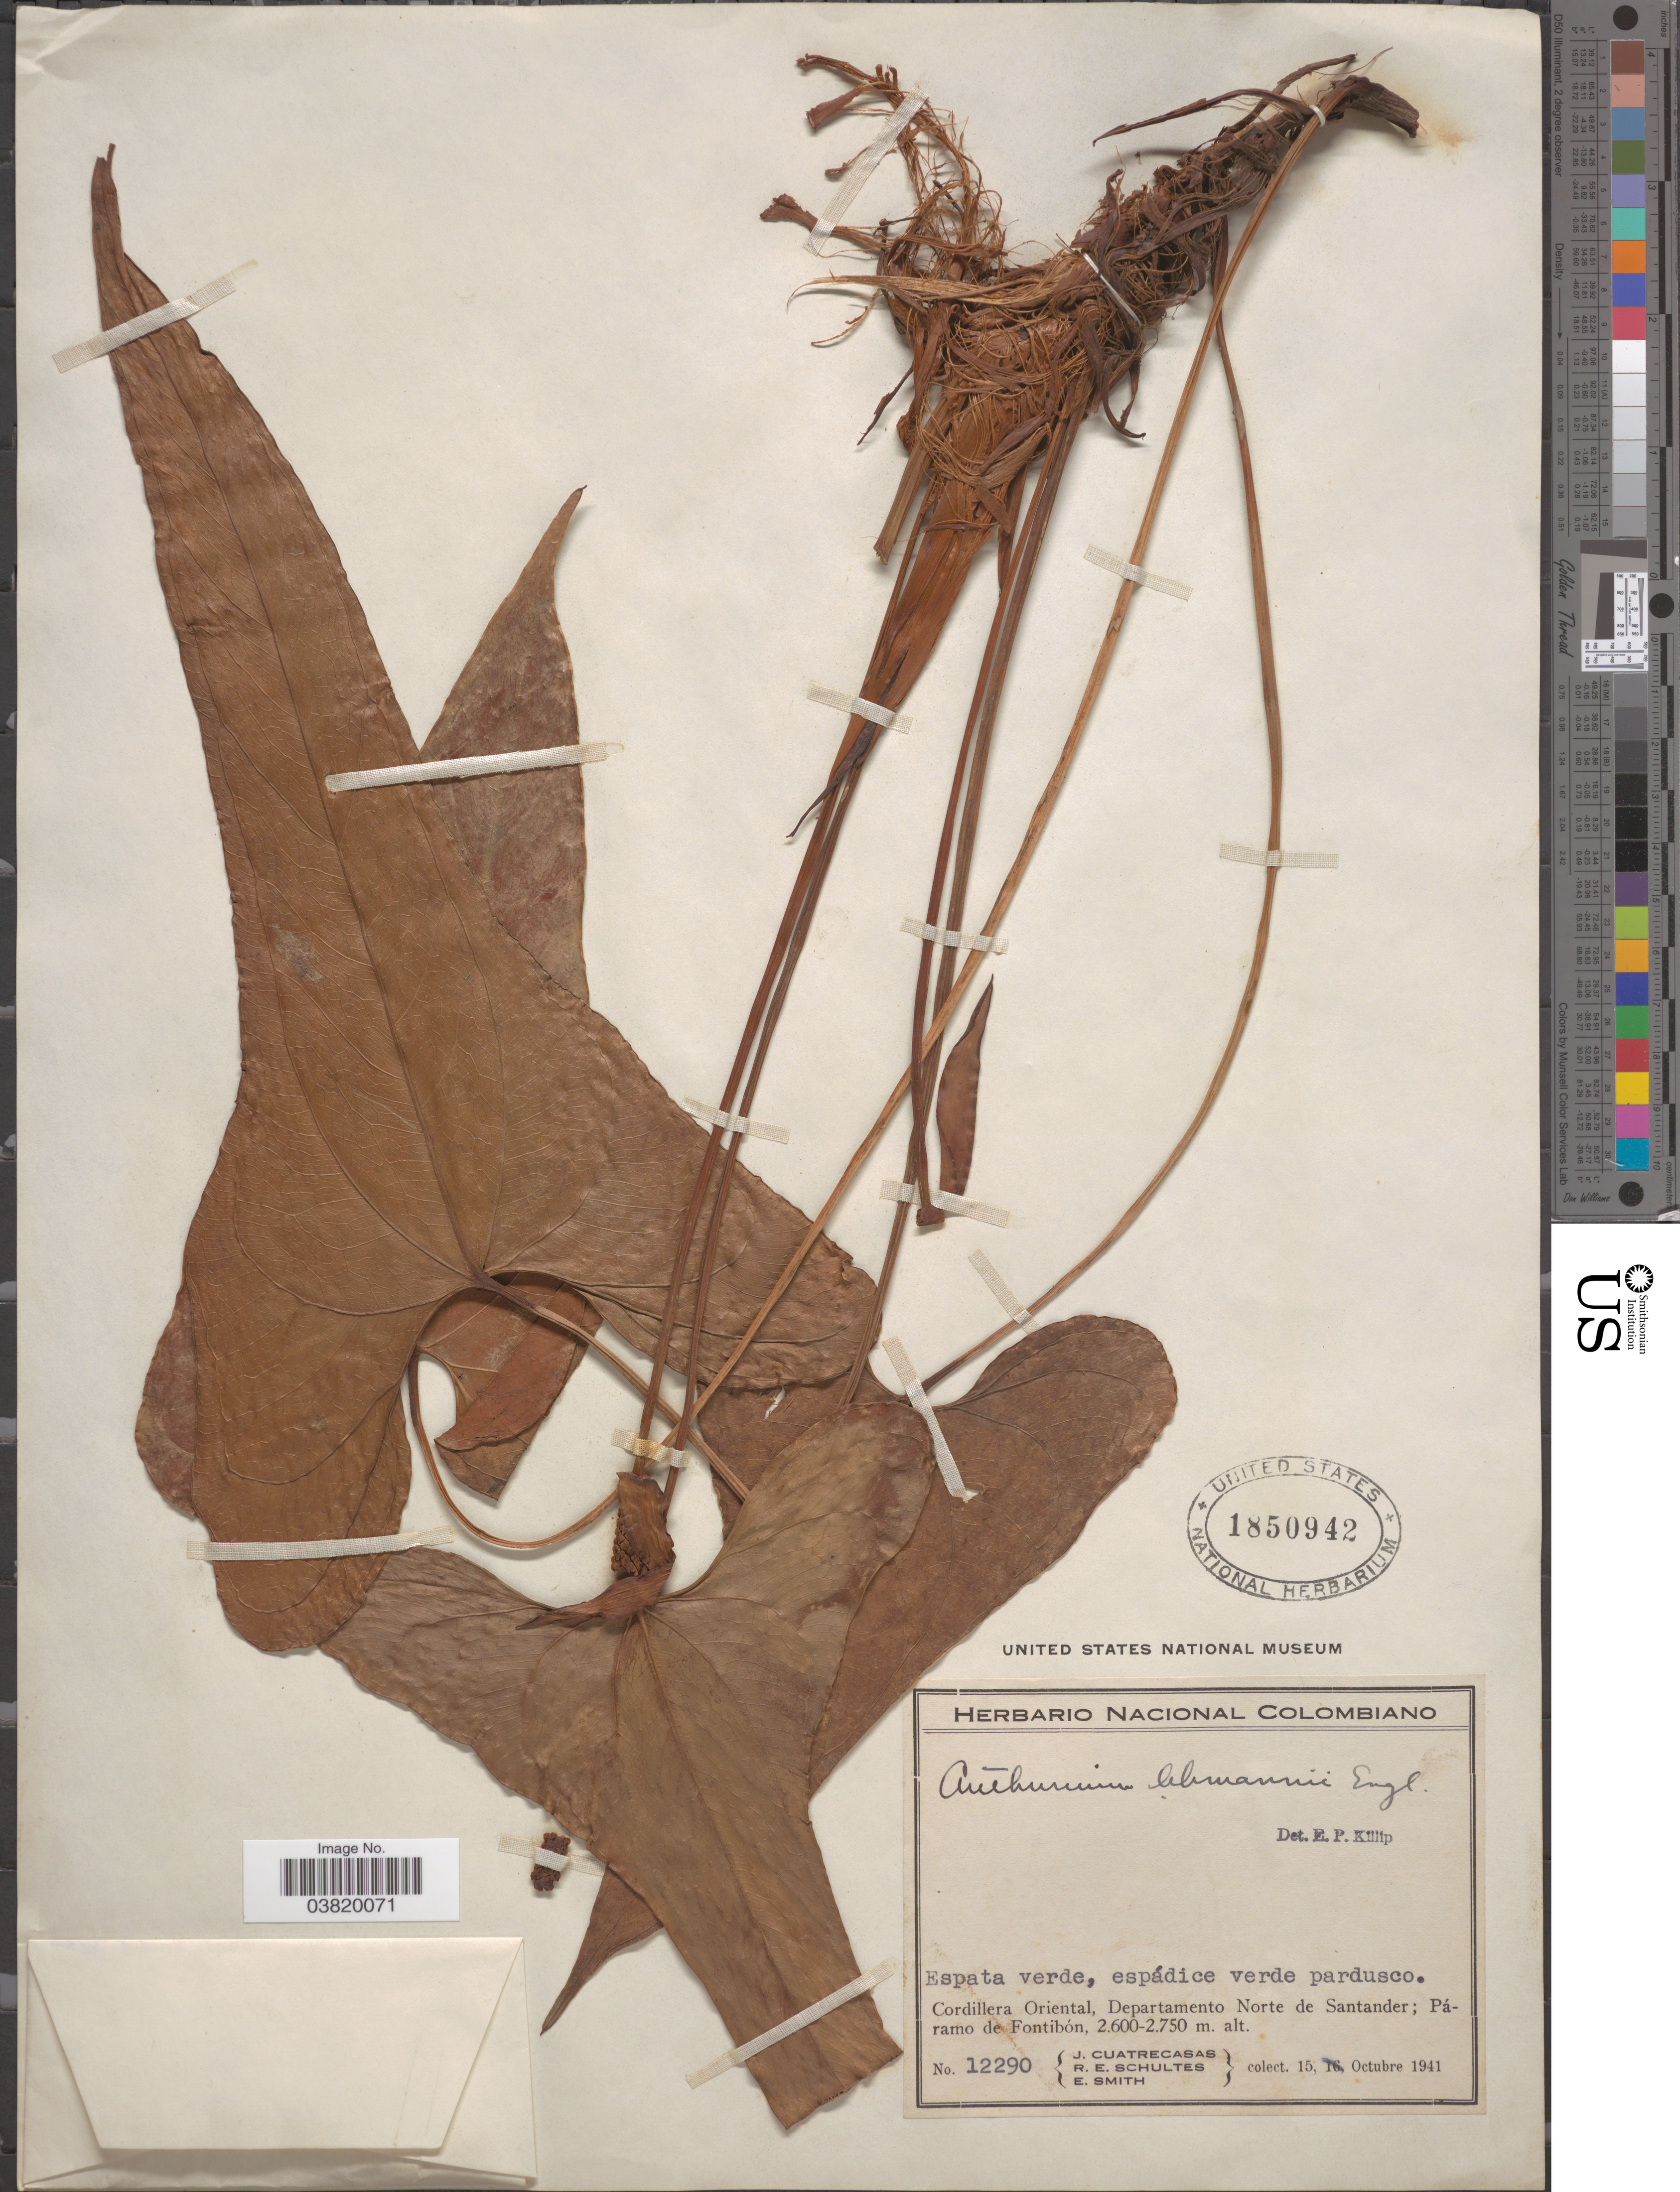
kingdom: Plantae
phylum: Tracheophyta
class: Liliopsida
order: Alismatales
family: Araceae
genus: Anthurium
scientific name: Anthurium lehmannii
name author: Engl.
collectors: J. Cuatrecasas, R. E. Schultes & E. Smith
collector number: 12290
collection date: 1941-10-15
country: Colombia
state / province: Norte de Santander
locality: Cordillera Oriental. Departamento Norte de Santander; Páramo de Fontibón.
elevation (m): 2600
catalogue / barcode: US 1850942